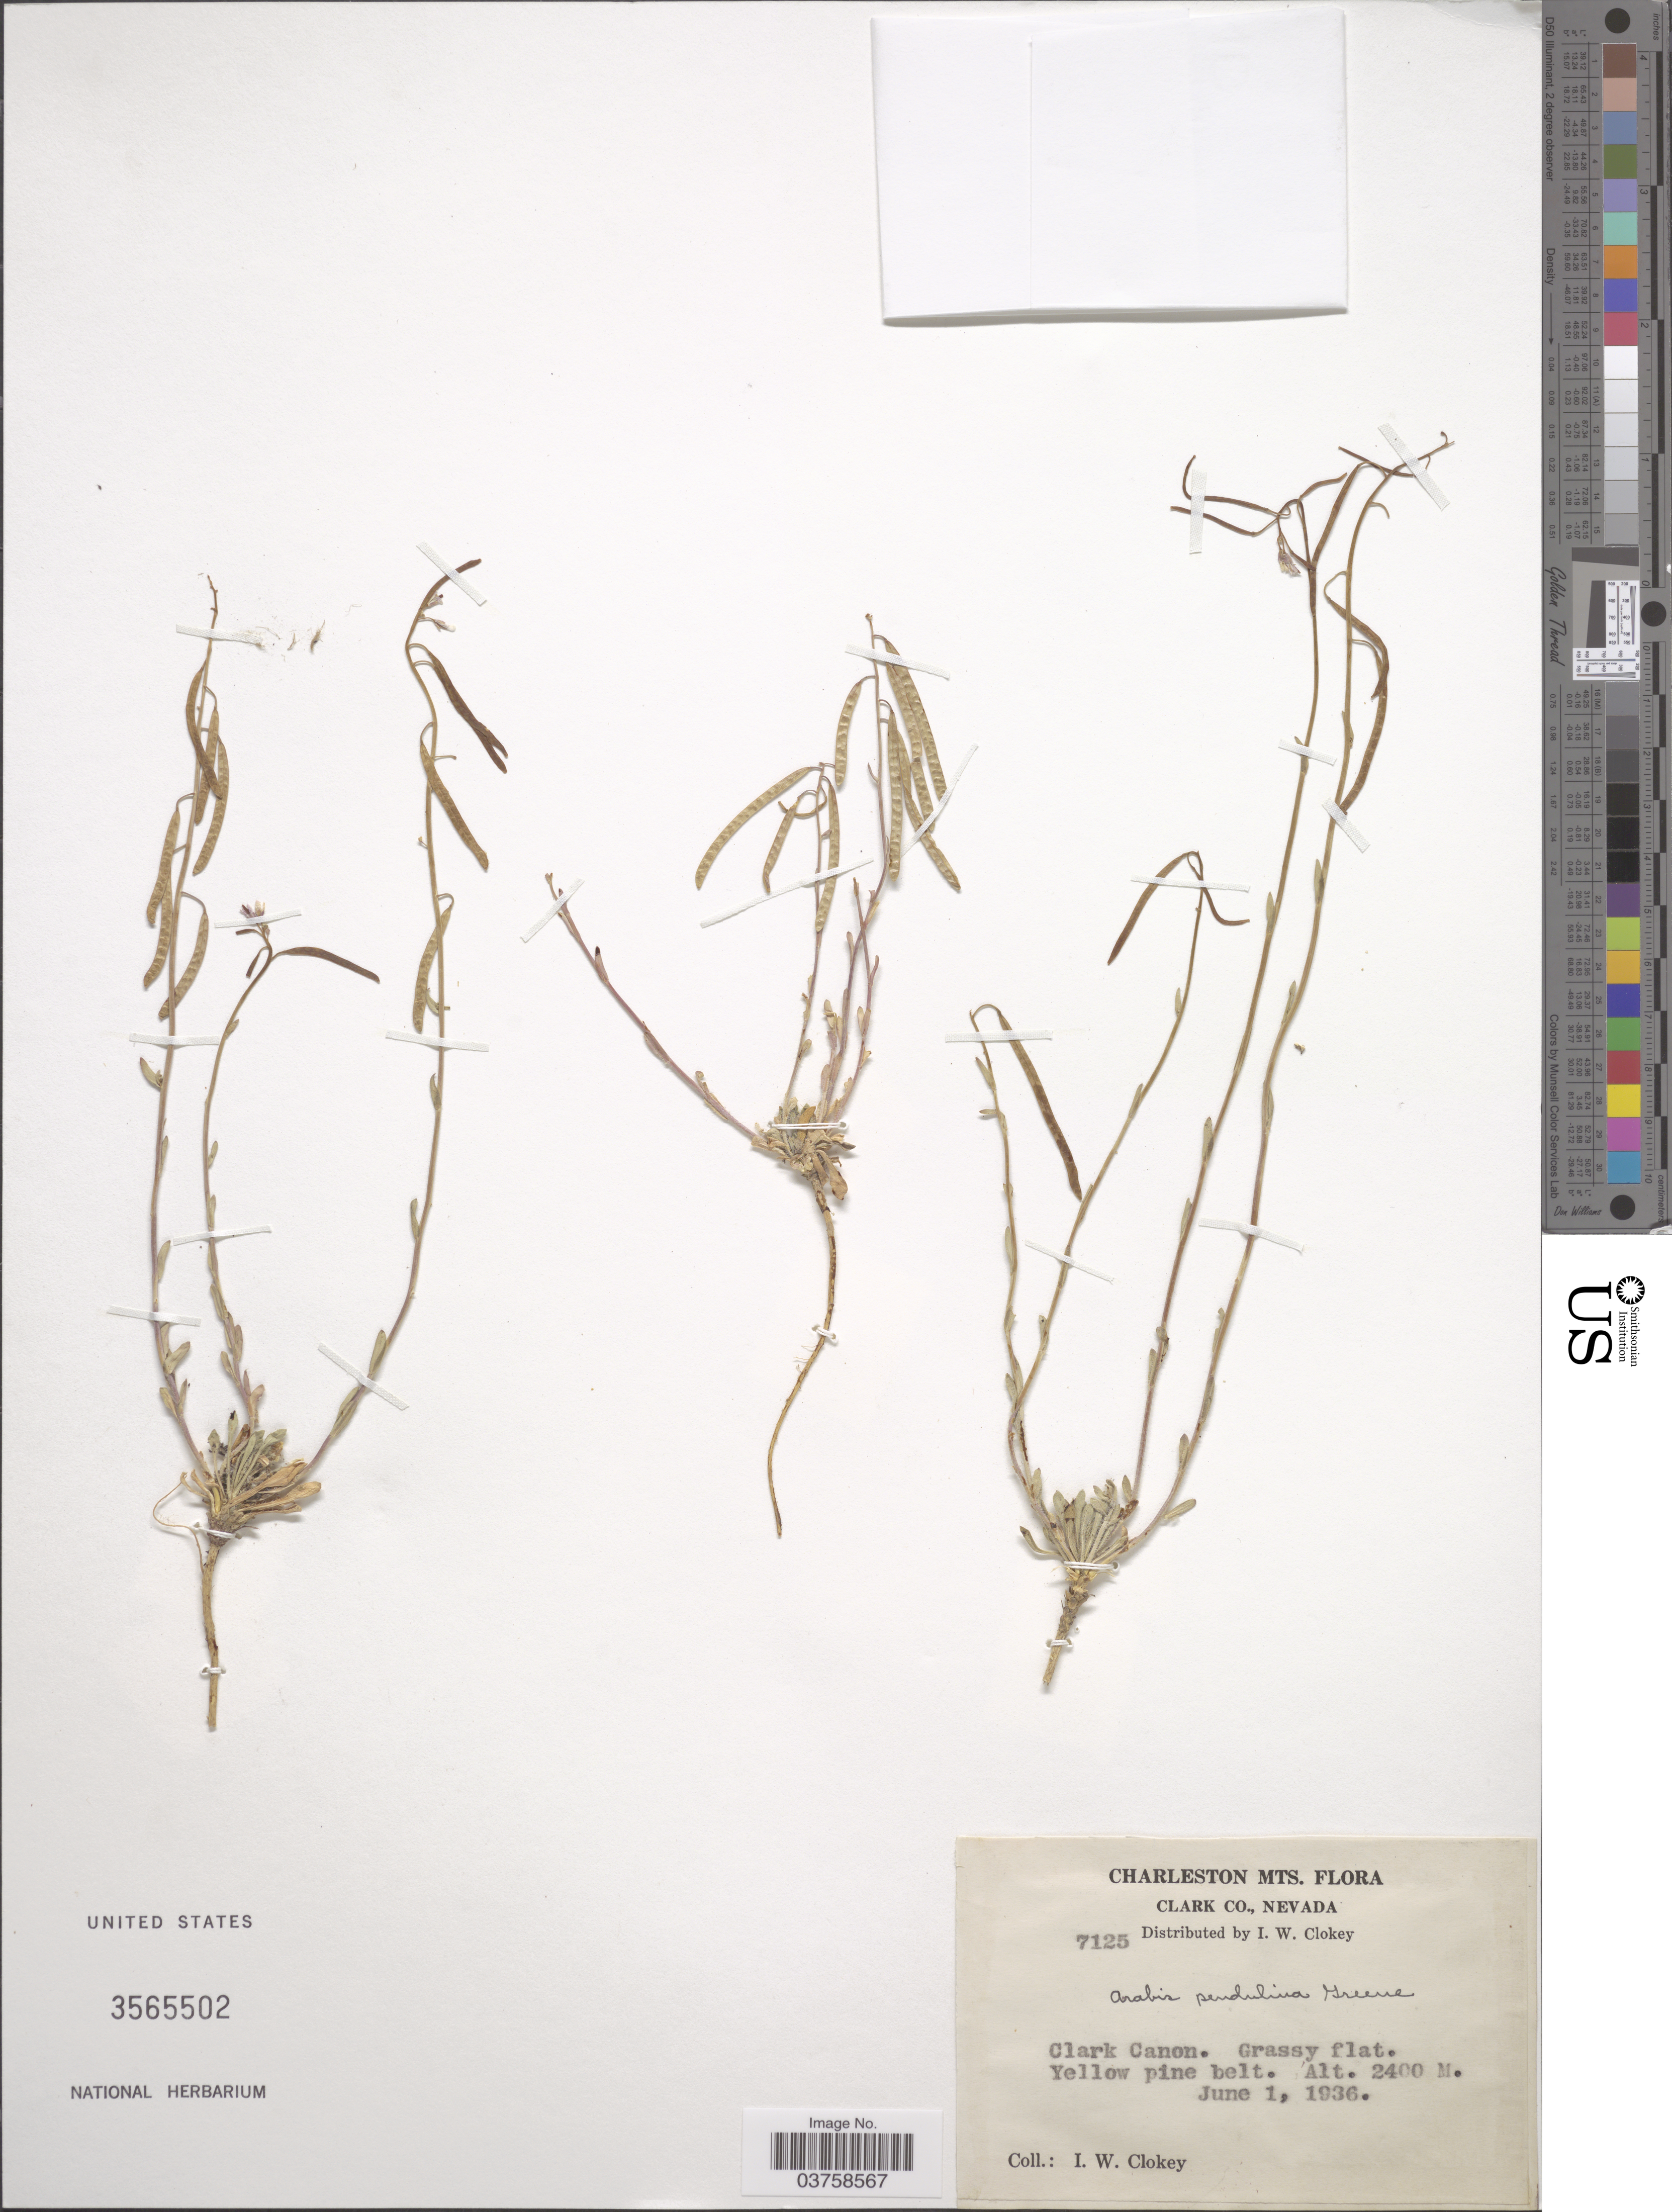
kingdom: Plantae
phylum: Tracheophyta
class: Magnoliopsida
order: Brassicales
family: Brassicaceae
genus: Arabis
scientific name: Arabis pendulina var. pendulina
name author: Greene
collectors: I. W. Clokey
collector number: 7125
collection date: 1936-06-01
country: United States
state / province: Nevada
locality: Charleston Mts. Clark Co. Clark Canon.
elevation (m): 2400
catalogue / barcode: US 3565502